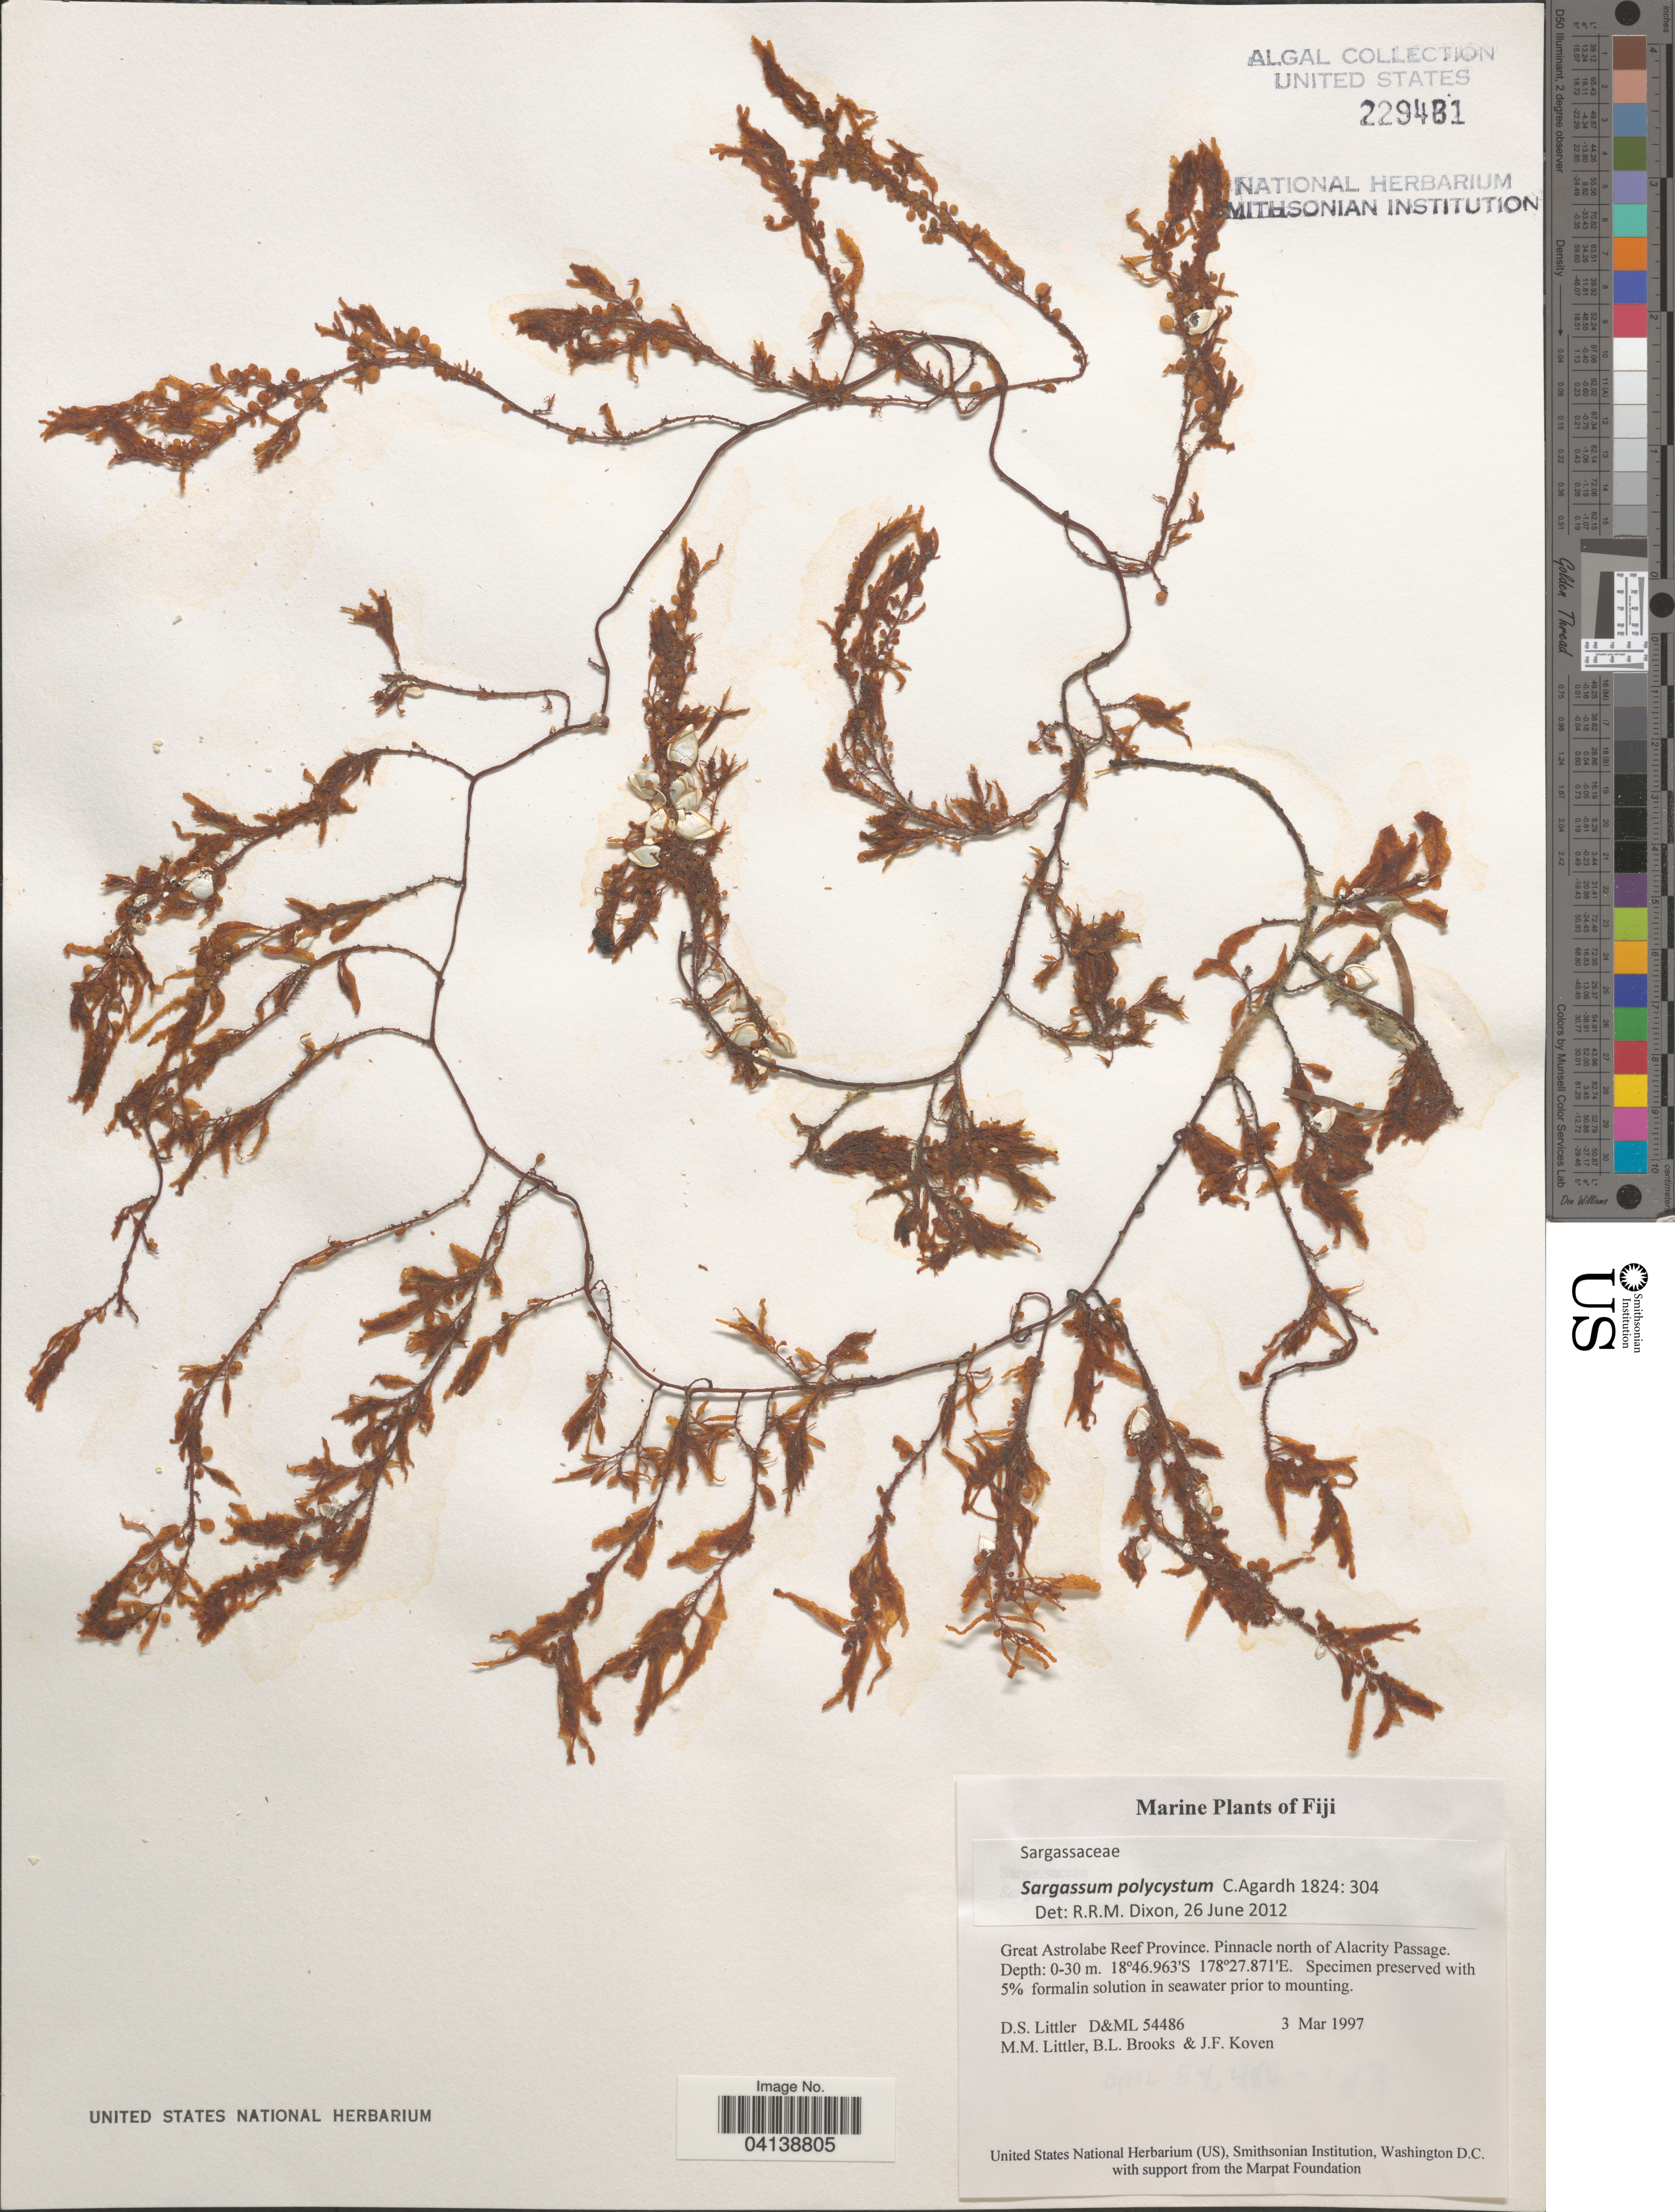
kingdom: Chromista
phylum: Ochrophyta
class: Phaeophyceae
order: Fucales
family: Sargassaceae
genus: Sargassum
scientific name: Sargassum polycystum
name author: C. Agardh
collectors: D. S. Littler, B. Brooks & J. Koven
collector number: D&ML54486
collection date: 1997-03-03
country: Fiji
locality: Great Astrolabe Reef Province. Pinnacle north of Alacrity Passage.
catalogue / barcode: US 229481